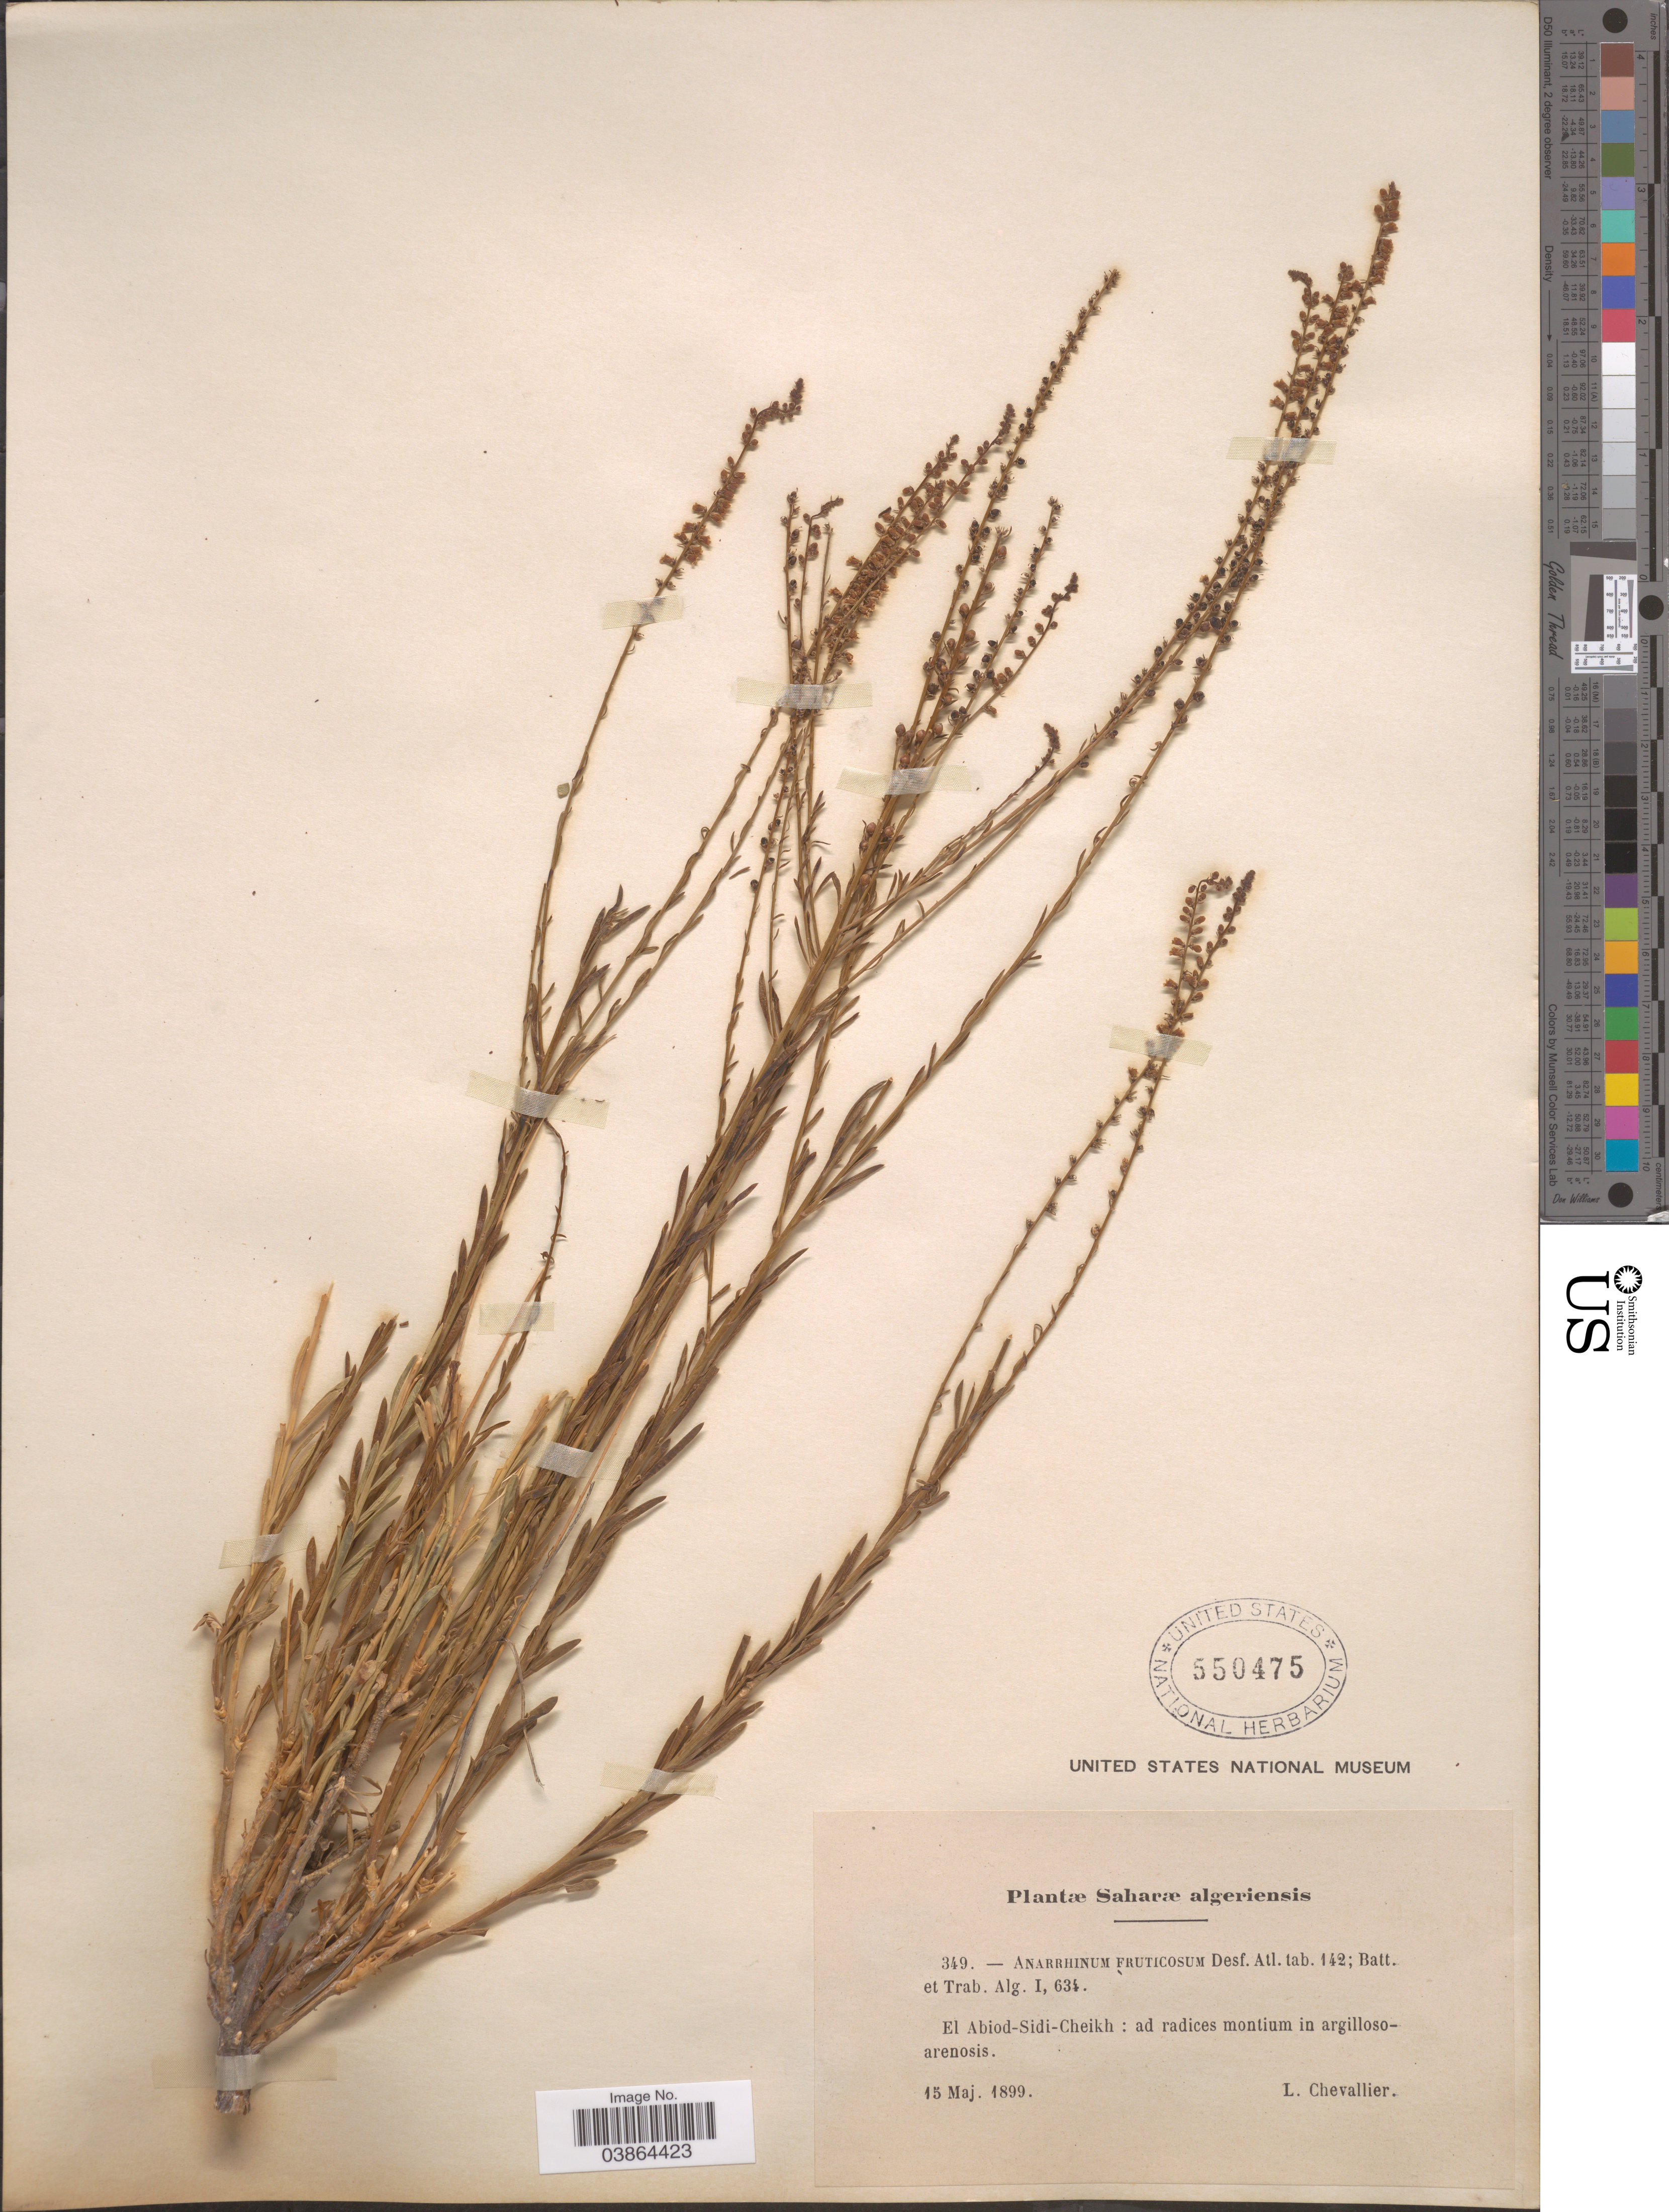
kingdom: Plantae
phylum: Tracheophyta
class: Magnoliopsida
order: Lamiales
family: Plantaginaceae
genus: Anarrhinum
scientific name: Anarrhinum fruticosum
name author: Desf.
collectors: L. Chevallier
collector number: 349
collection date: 1899-05-15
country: Algeria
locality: El Abiod-Sidi-Cheikh: ad radices montium in argilloso-arenosis.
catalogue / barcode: US 550475